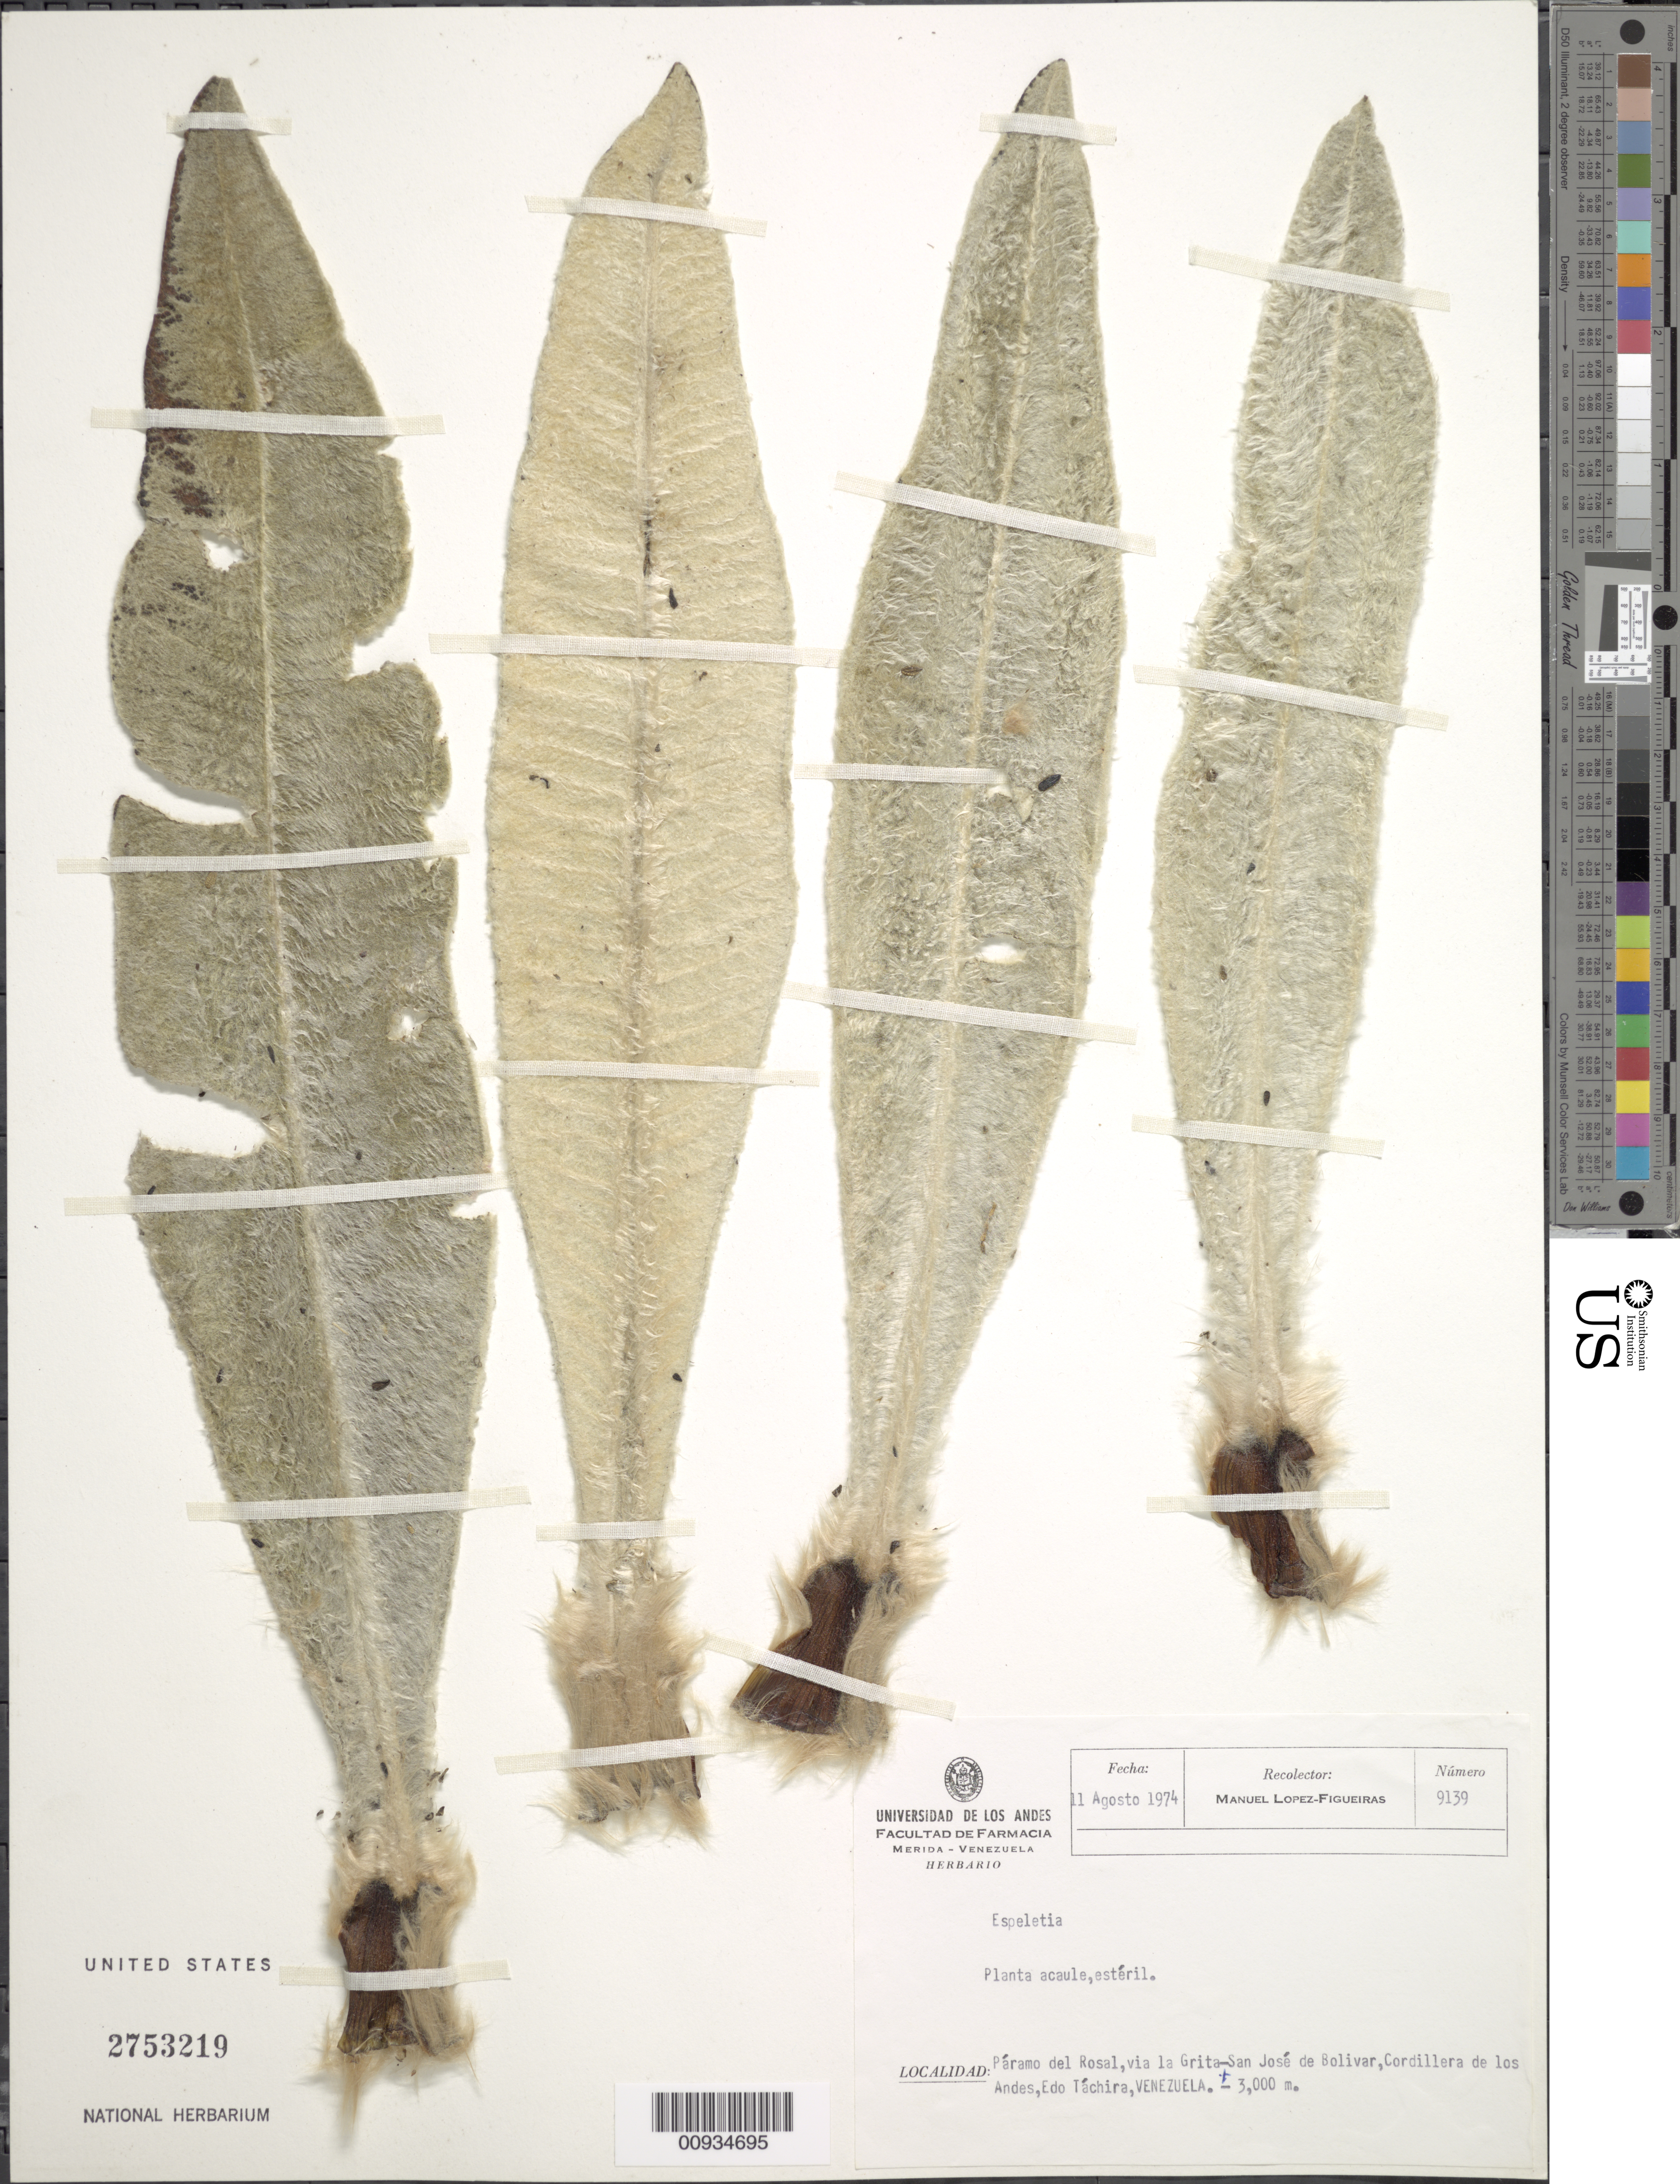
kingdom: Plantae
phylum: Tracheophyta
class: Magnoliopsida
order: Asterales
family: Asteraceae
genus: Espeletiopsis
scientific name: Espeletiopsis meridensis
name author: (Cuatrec.) Cuatrec.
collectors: L. Dunn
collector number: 9139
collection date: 1974-08-11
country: Venezuela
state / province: Tachira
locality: Paramo del Rosal, via La Gria-San Jose de Bolivar, Cordillera de los Andes, Edo Tachira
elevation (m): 3000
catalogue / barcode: US 2753219